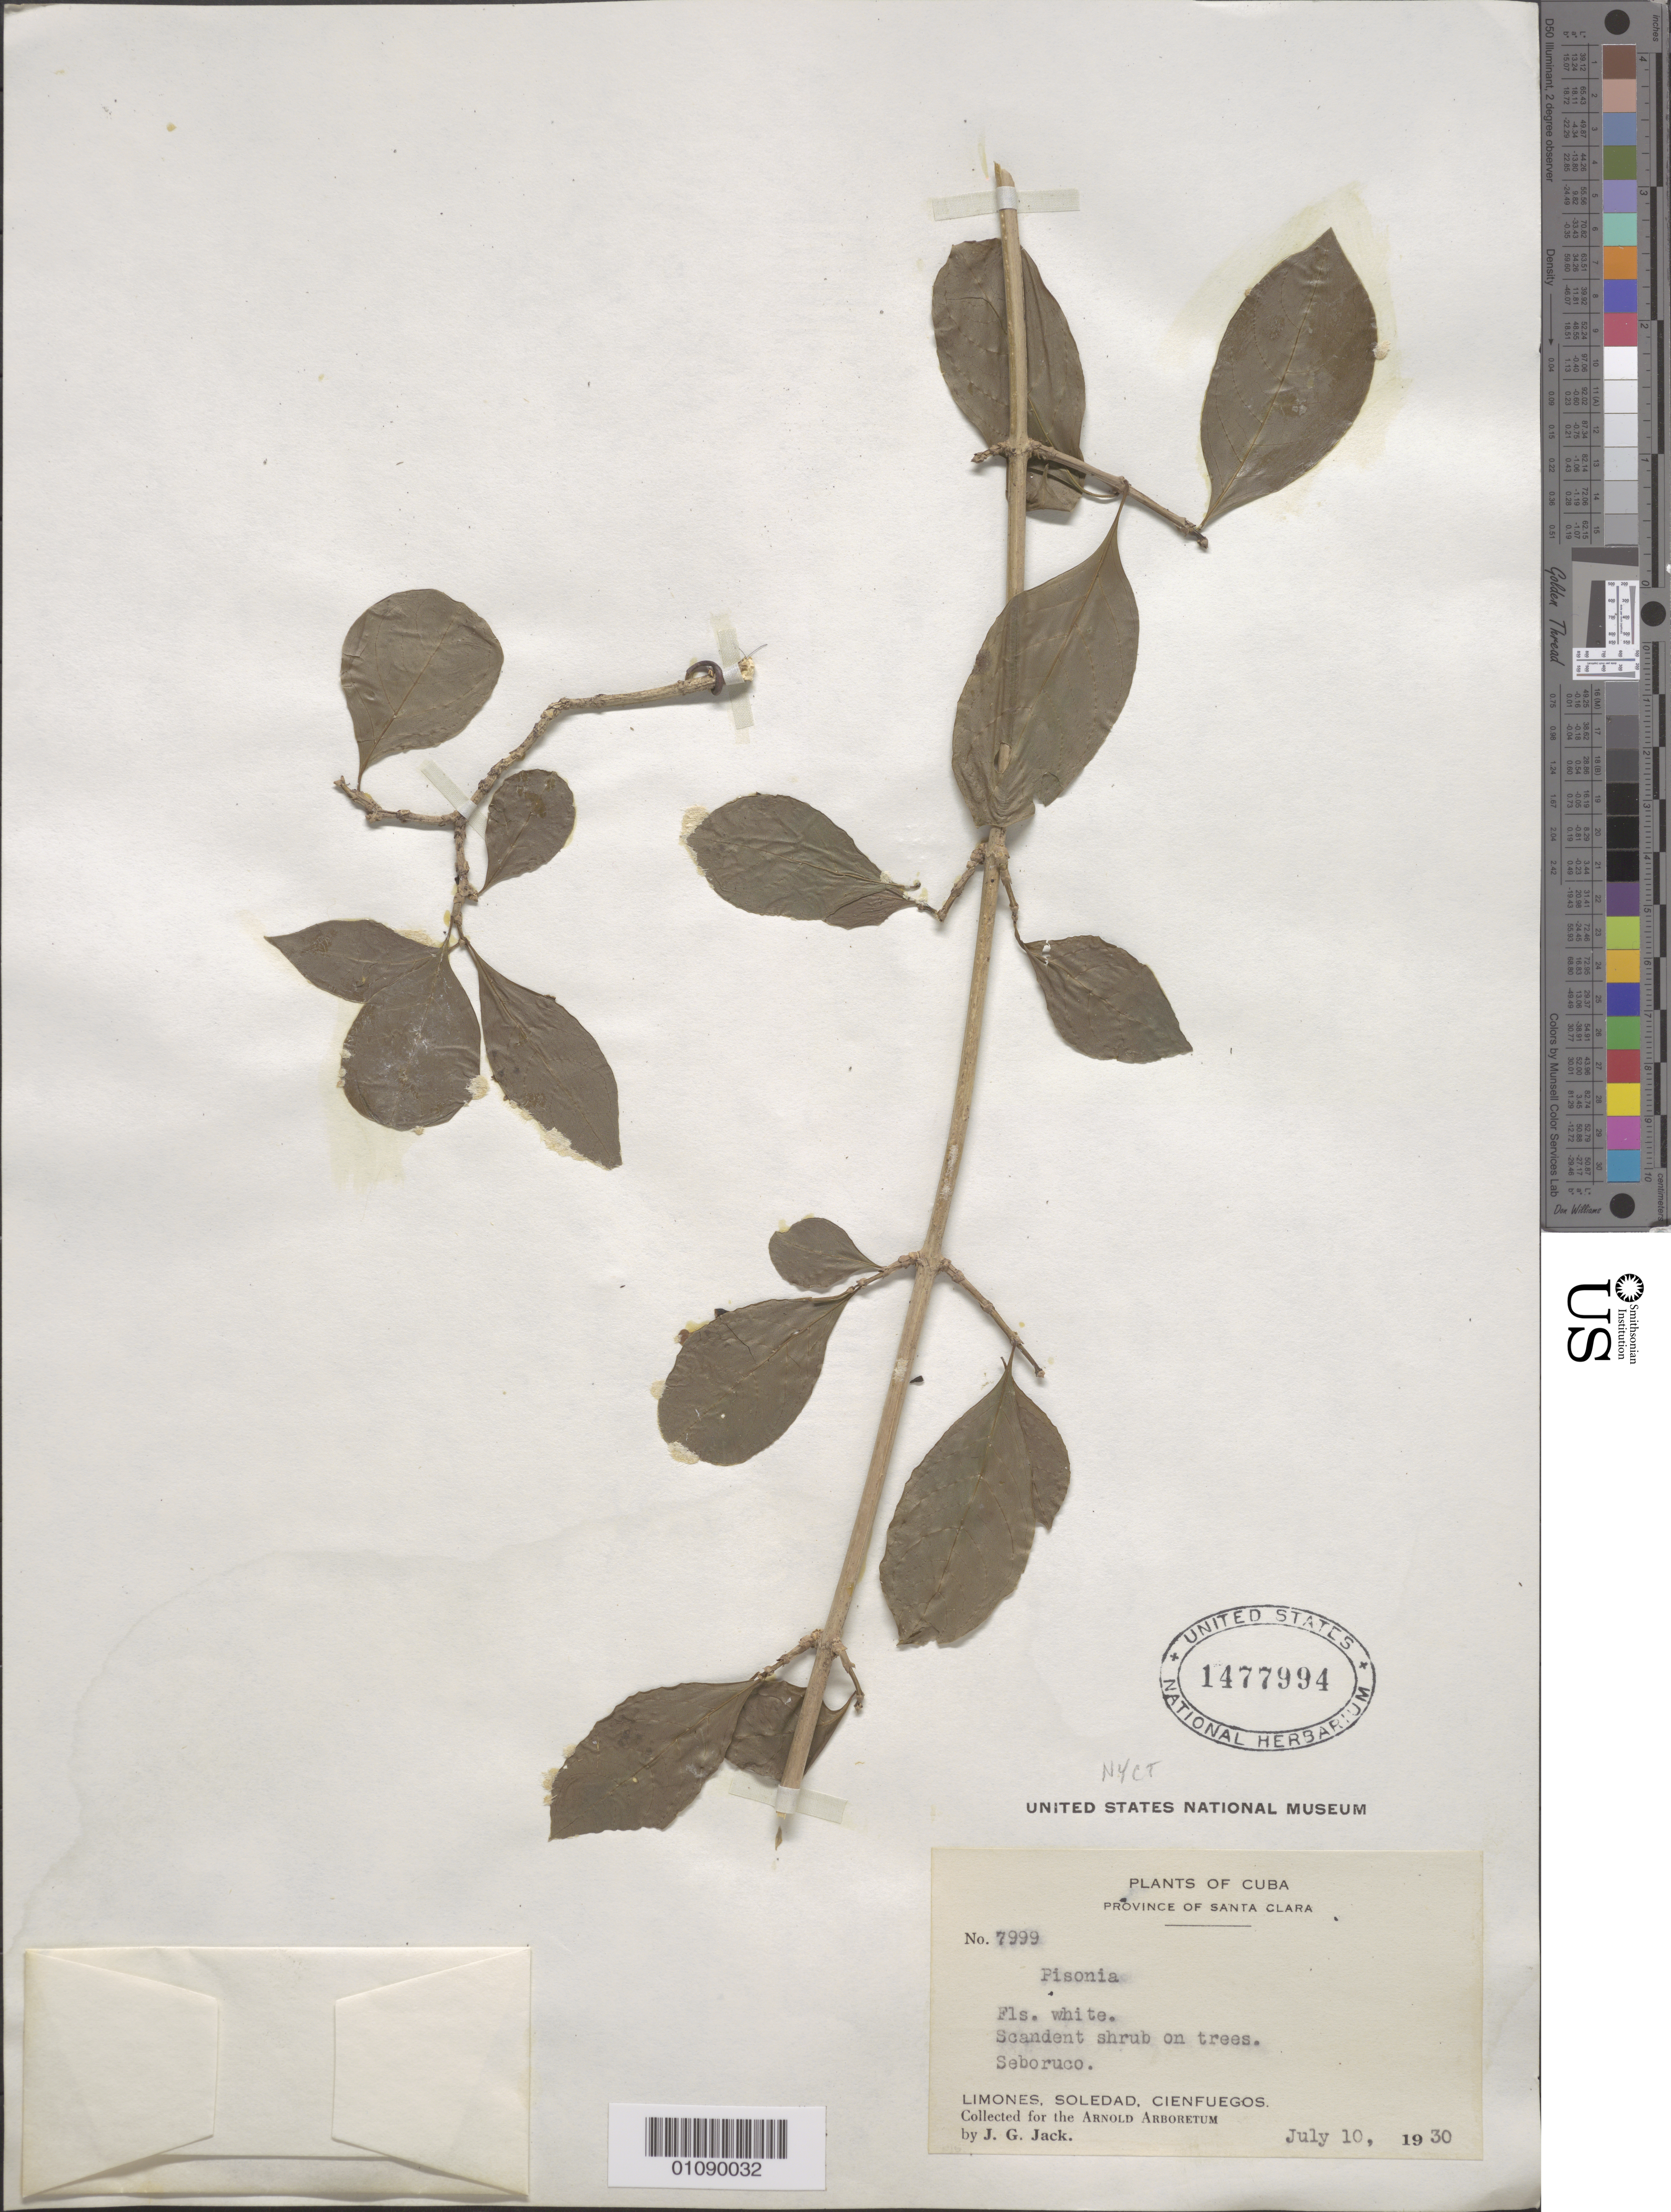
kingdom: Plantae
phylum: Tracheophyta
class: Magnoliopsida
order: Caryophyllales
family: Nyctaginaceae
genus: Pisonia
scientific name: Pisonia sp.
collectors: J. G. Jack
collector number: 7999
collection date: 1930-07-10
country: Cuba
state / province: Las Villas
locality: Province of Santa Clara. Seboruco. Limones, Soledad, Cienfuegos.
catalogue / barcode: US 1477994